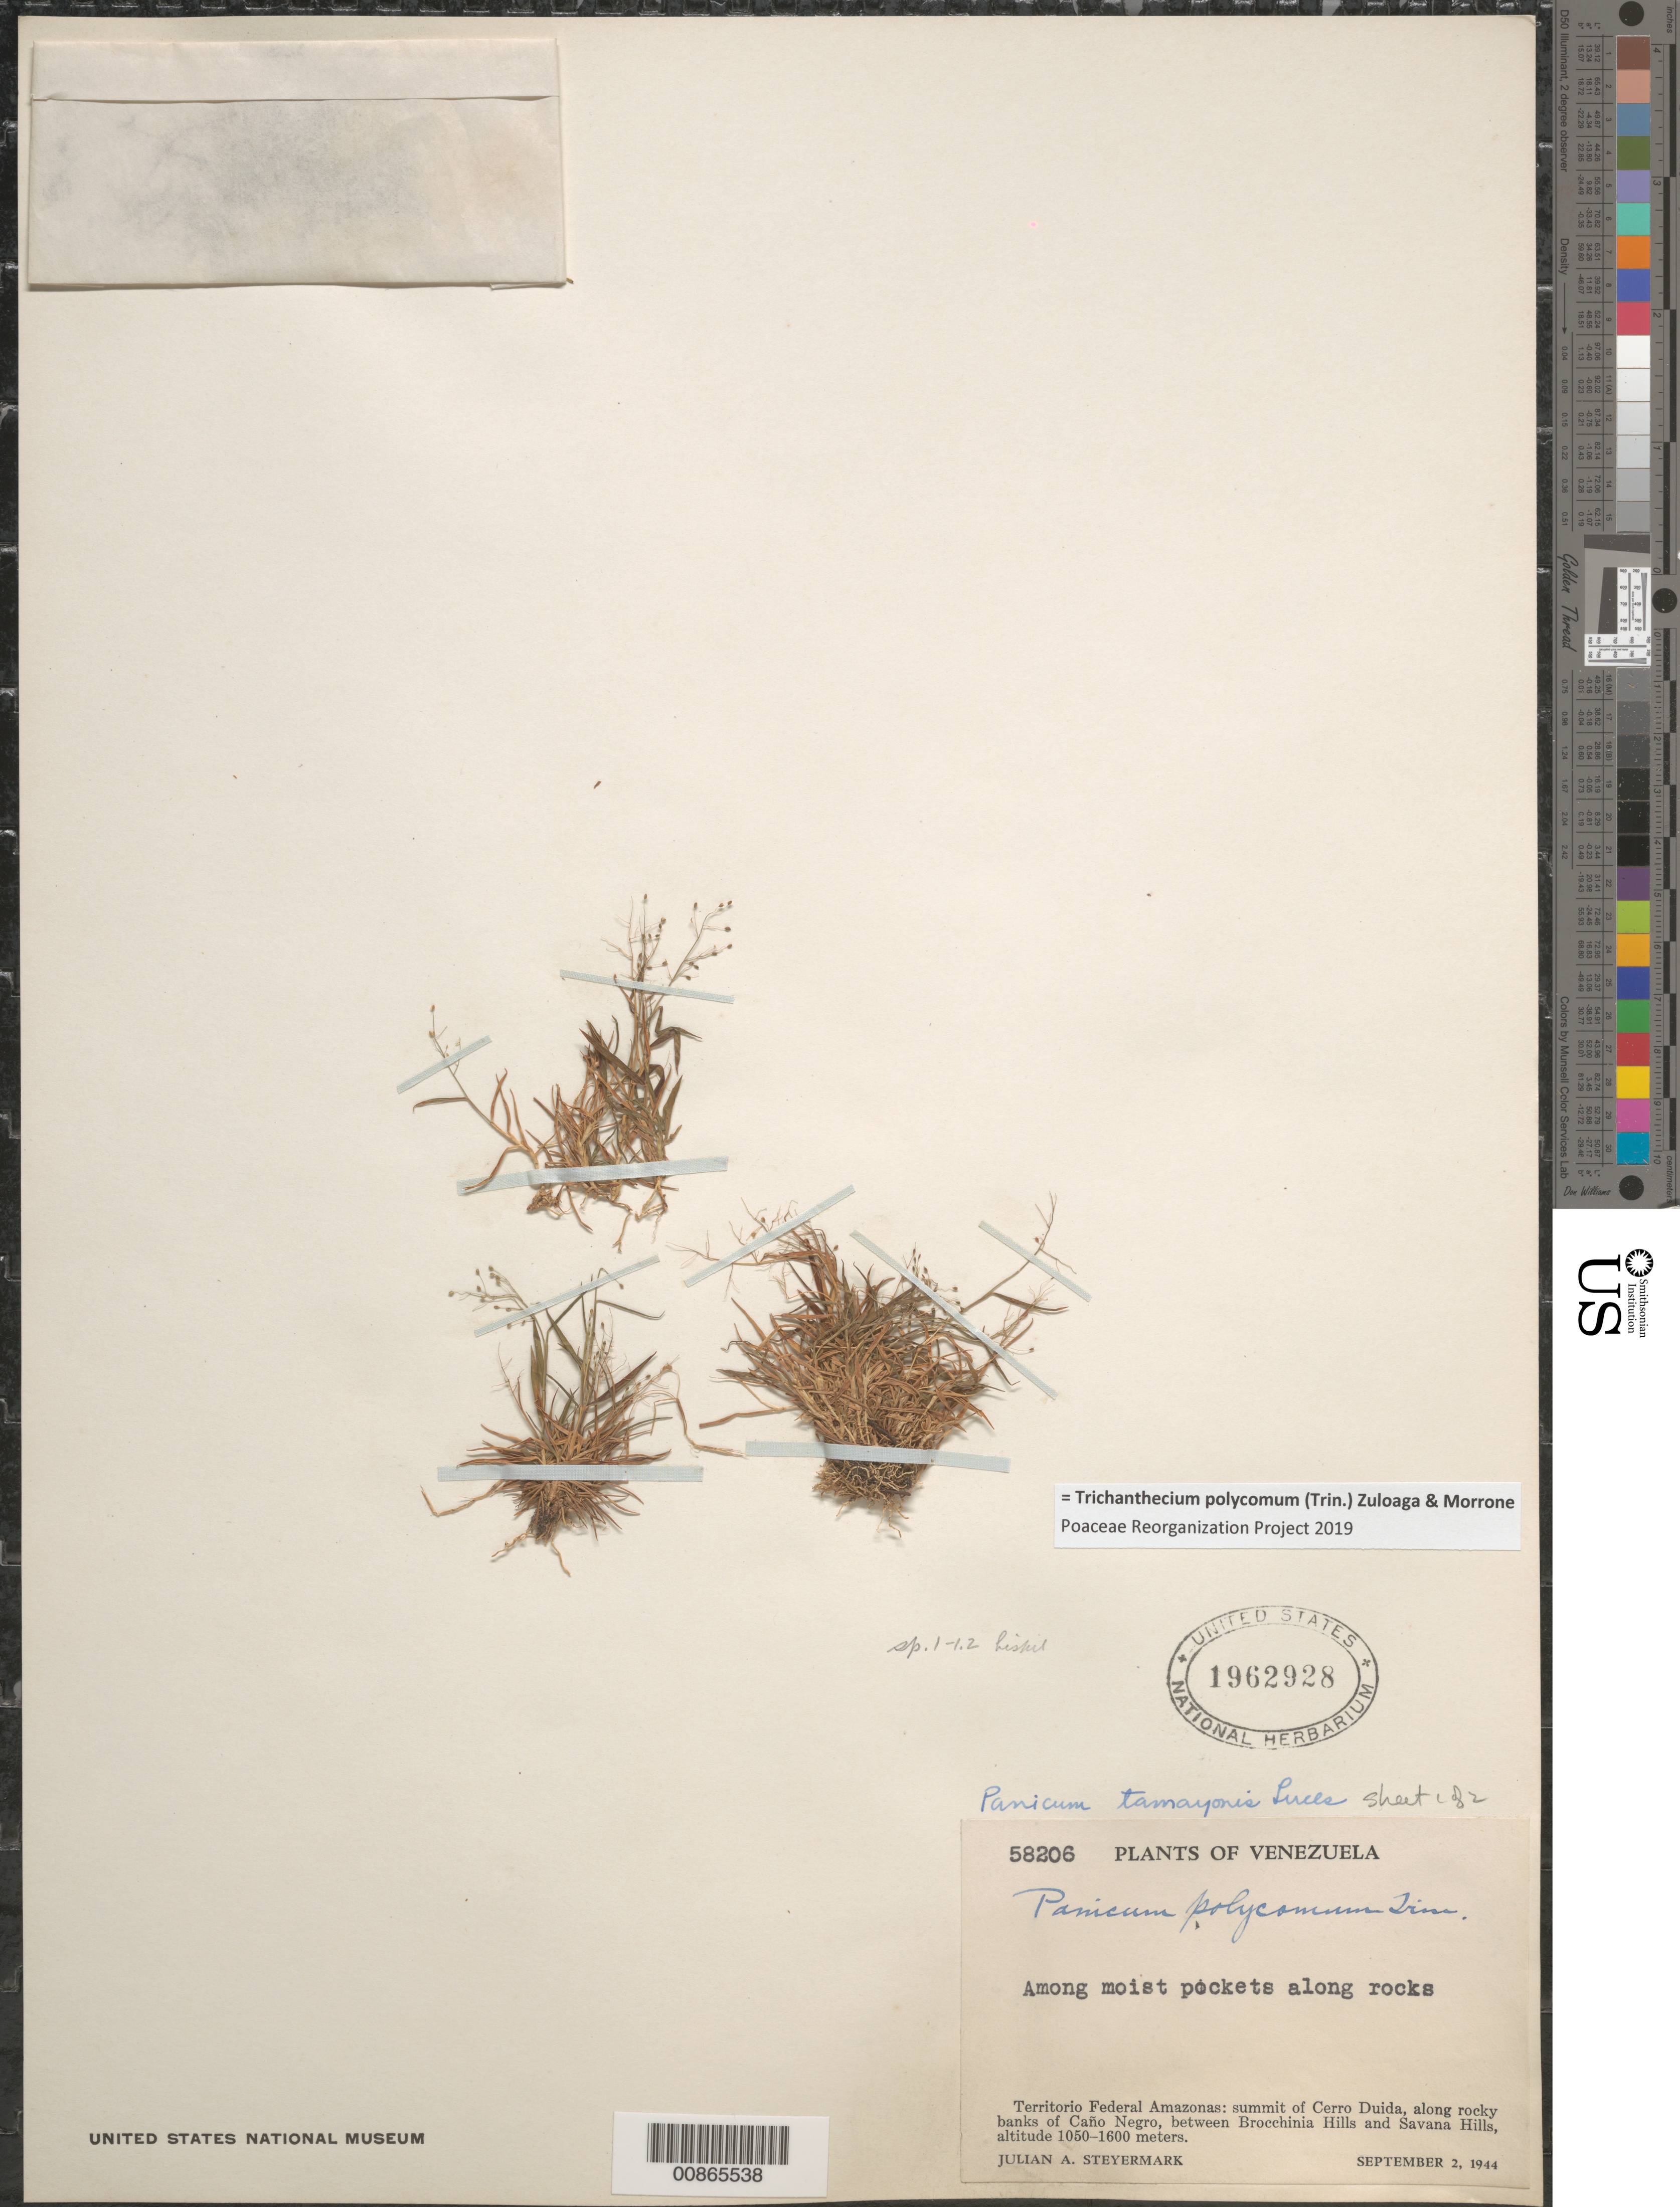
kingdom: Plantae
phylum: Tracheophyta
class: Liliopsida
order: Poales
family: Poaceae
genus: Trichanthecium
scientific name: Trichanthecium polycomum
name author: (Trin.) Zuloaga & Morrone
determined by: Poaceae Reorganization Project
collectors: J. Steyermark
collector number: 58206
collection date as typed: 2-Sep-44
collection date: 1944-09-02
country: Venezuela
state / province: Amazonas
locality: Cerro Duida, summit; Caño Negro, betw. Brocchinia Hills and Savanna Hills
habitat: Along rocky banks of stream; among moist pockets along rocks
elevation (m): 1050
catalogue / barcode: US 1962928